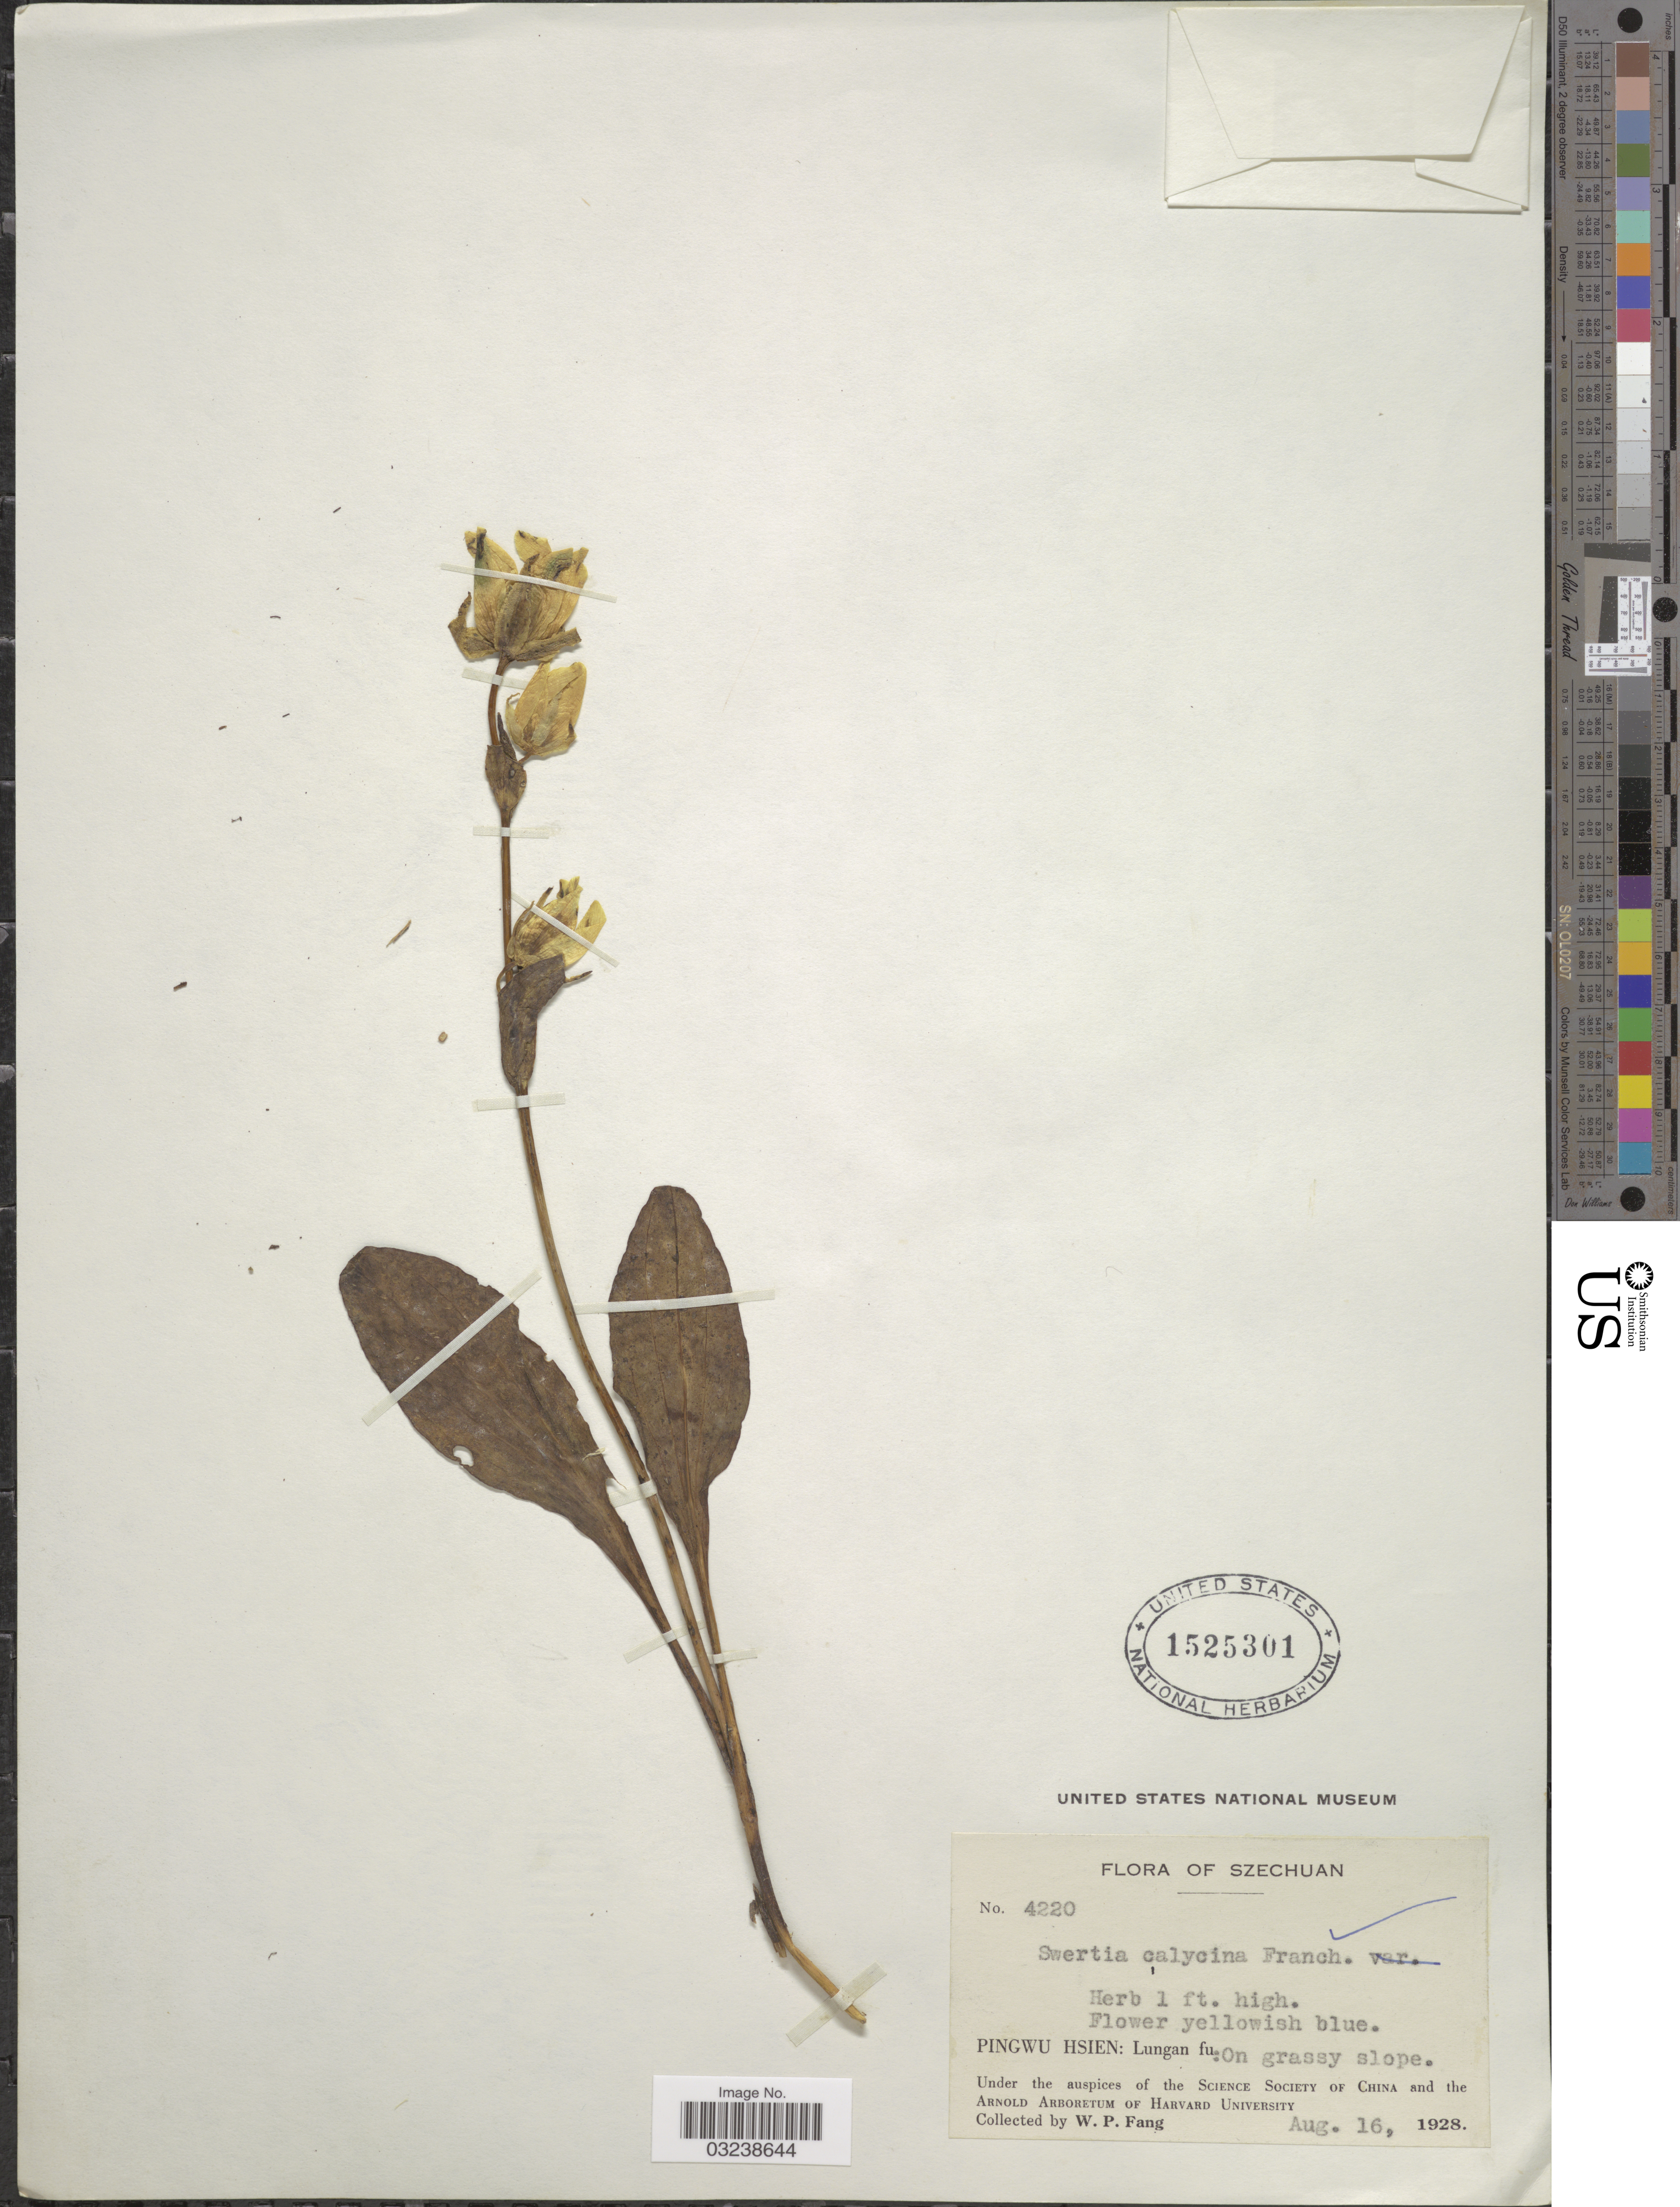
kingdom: Plantae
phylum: Tracheophyta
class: Magnoliopsida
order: Gentianales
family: Gentianaceae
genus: Swertia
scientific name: Swertia calycina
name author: Franch.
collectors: W. P. Fang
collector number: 4220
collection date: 1928-08-16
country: China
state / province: Sichuan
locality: Szechuan. Pingwu Hsien: Lungan fu: On grassy slope.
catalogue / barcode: US 1525301